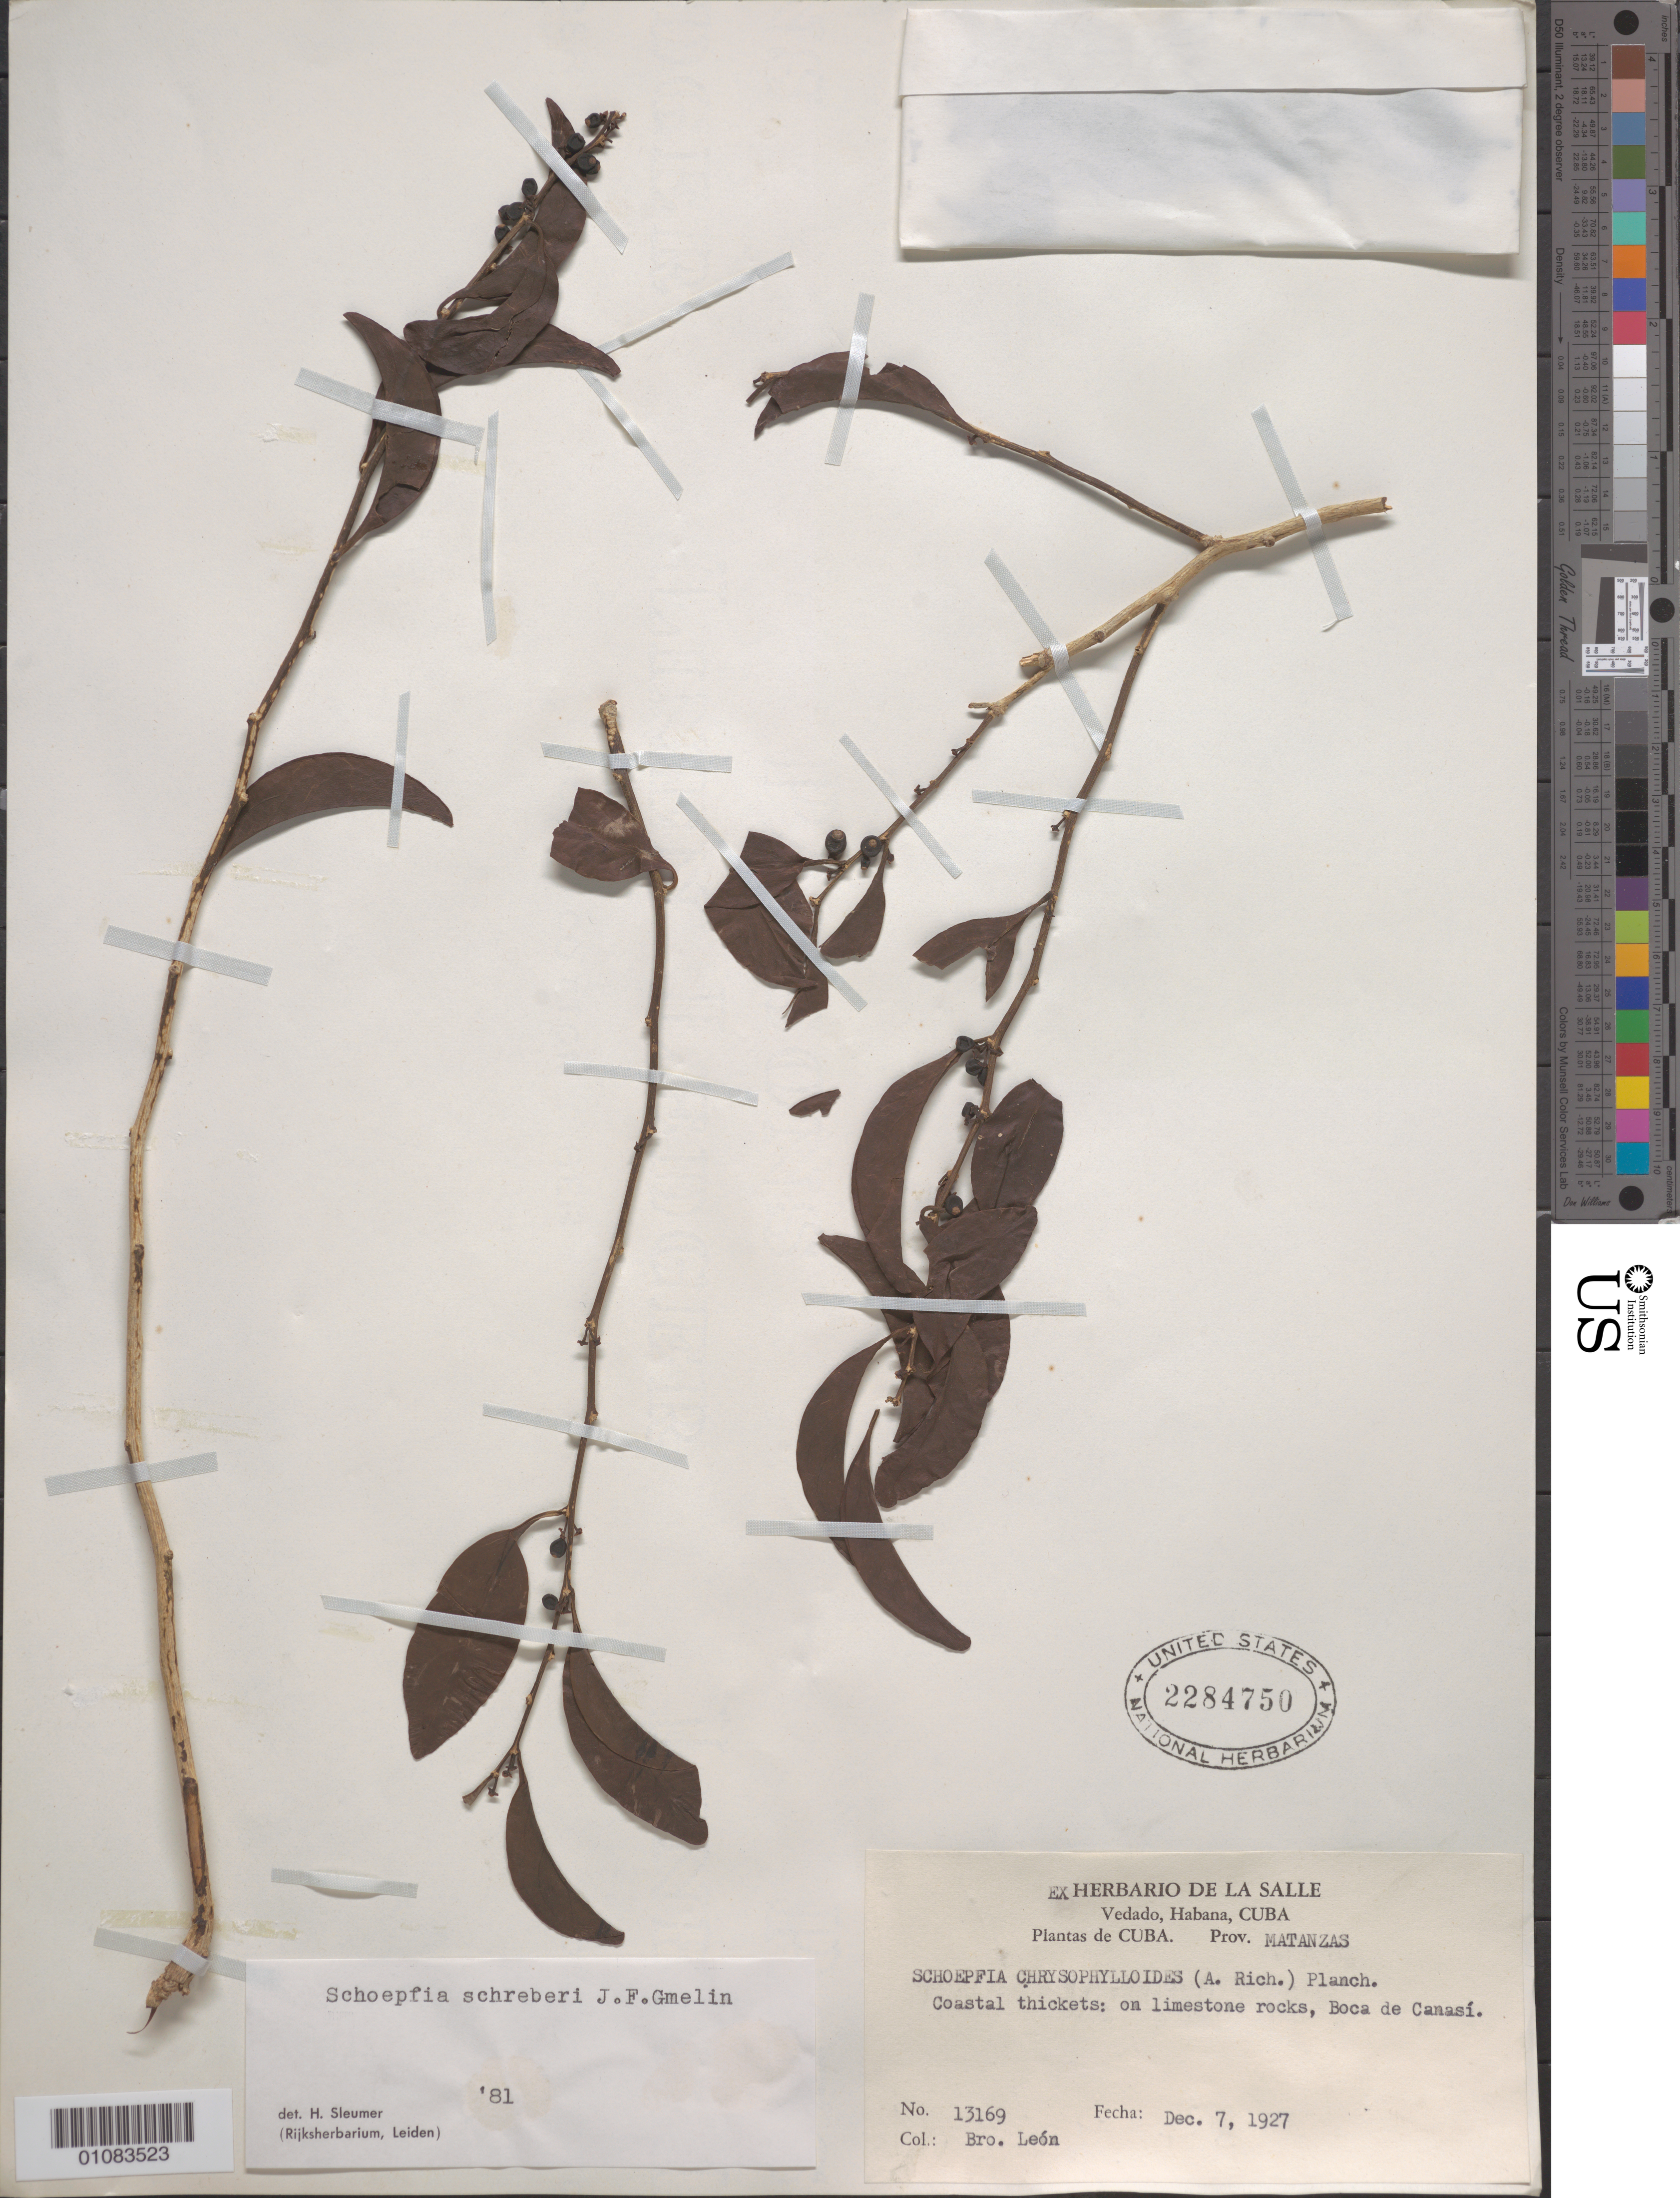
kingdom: Plantae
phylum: Tracheophyta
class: Magnoliopsida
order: Santalales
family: Schoepfiaceae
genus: Schoepfia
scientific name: Schoepfia schreberi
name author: J.F. Gmel.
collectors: Bro. León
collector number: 13169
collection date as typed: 07 Dec 1927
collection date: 1927-12-07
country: Cuba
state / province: Matanzas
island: Cuba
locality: Boca de Canasi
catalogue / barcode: US 2284750